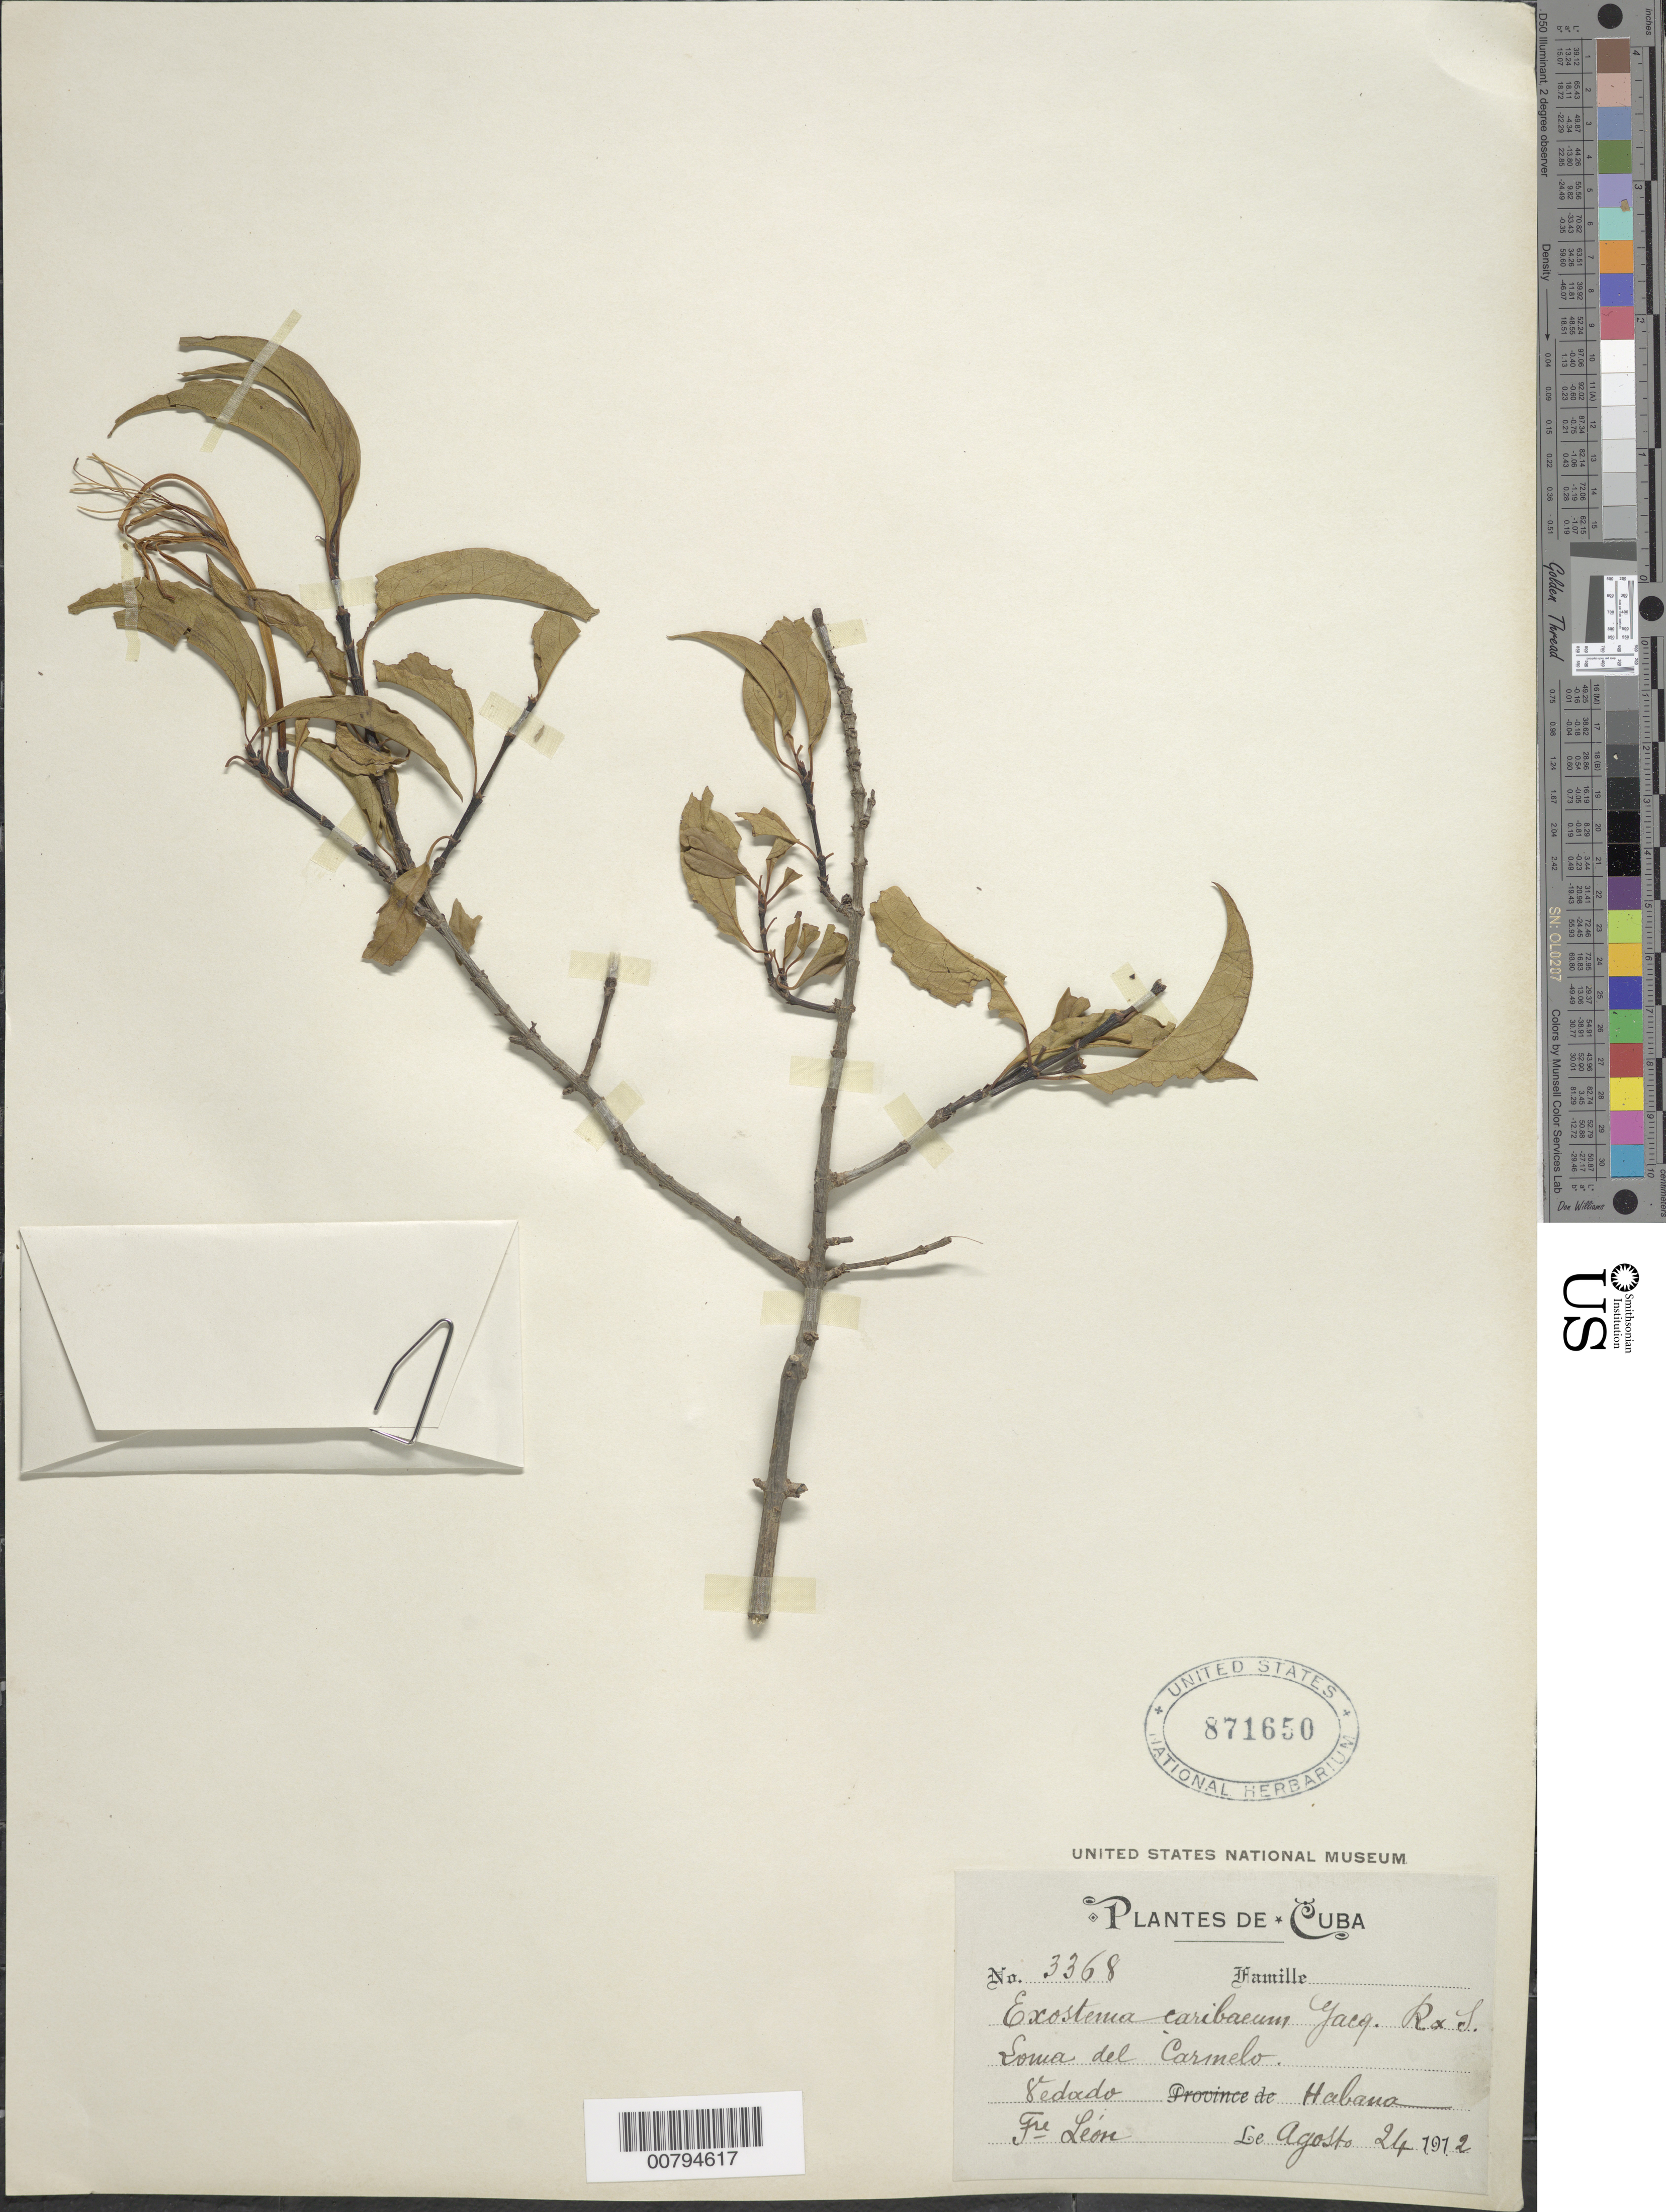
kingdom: Plantae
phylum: Tracheophyta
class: Magnoliopsida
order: Gentianales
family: Rubiaceae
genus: Exostema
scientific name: Exostema caribaeum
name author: (Jacq.) Roem. & Schult.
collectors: Bro. León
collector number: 3368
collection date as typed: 24 Aug 1912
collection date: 1912-08-24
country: Cuba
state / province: La Habana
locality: Loma del Carmelo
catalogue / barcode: US 871650